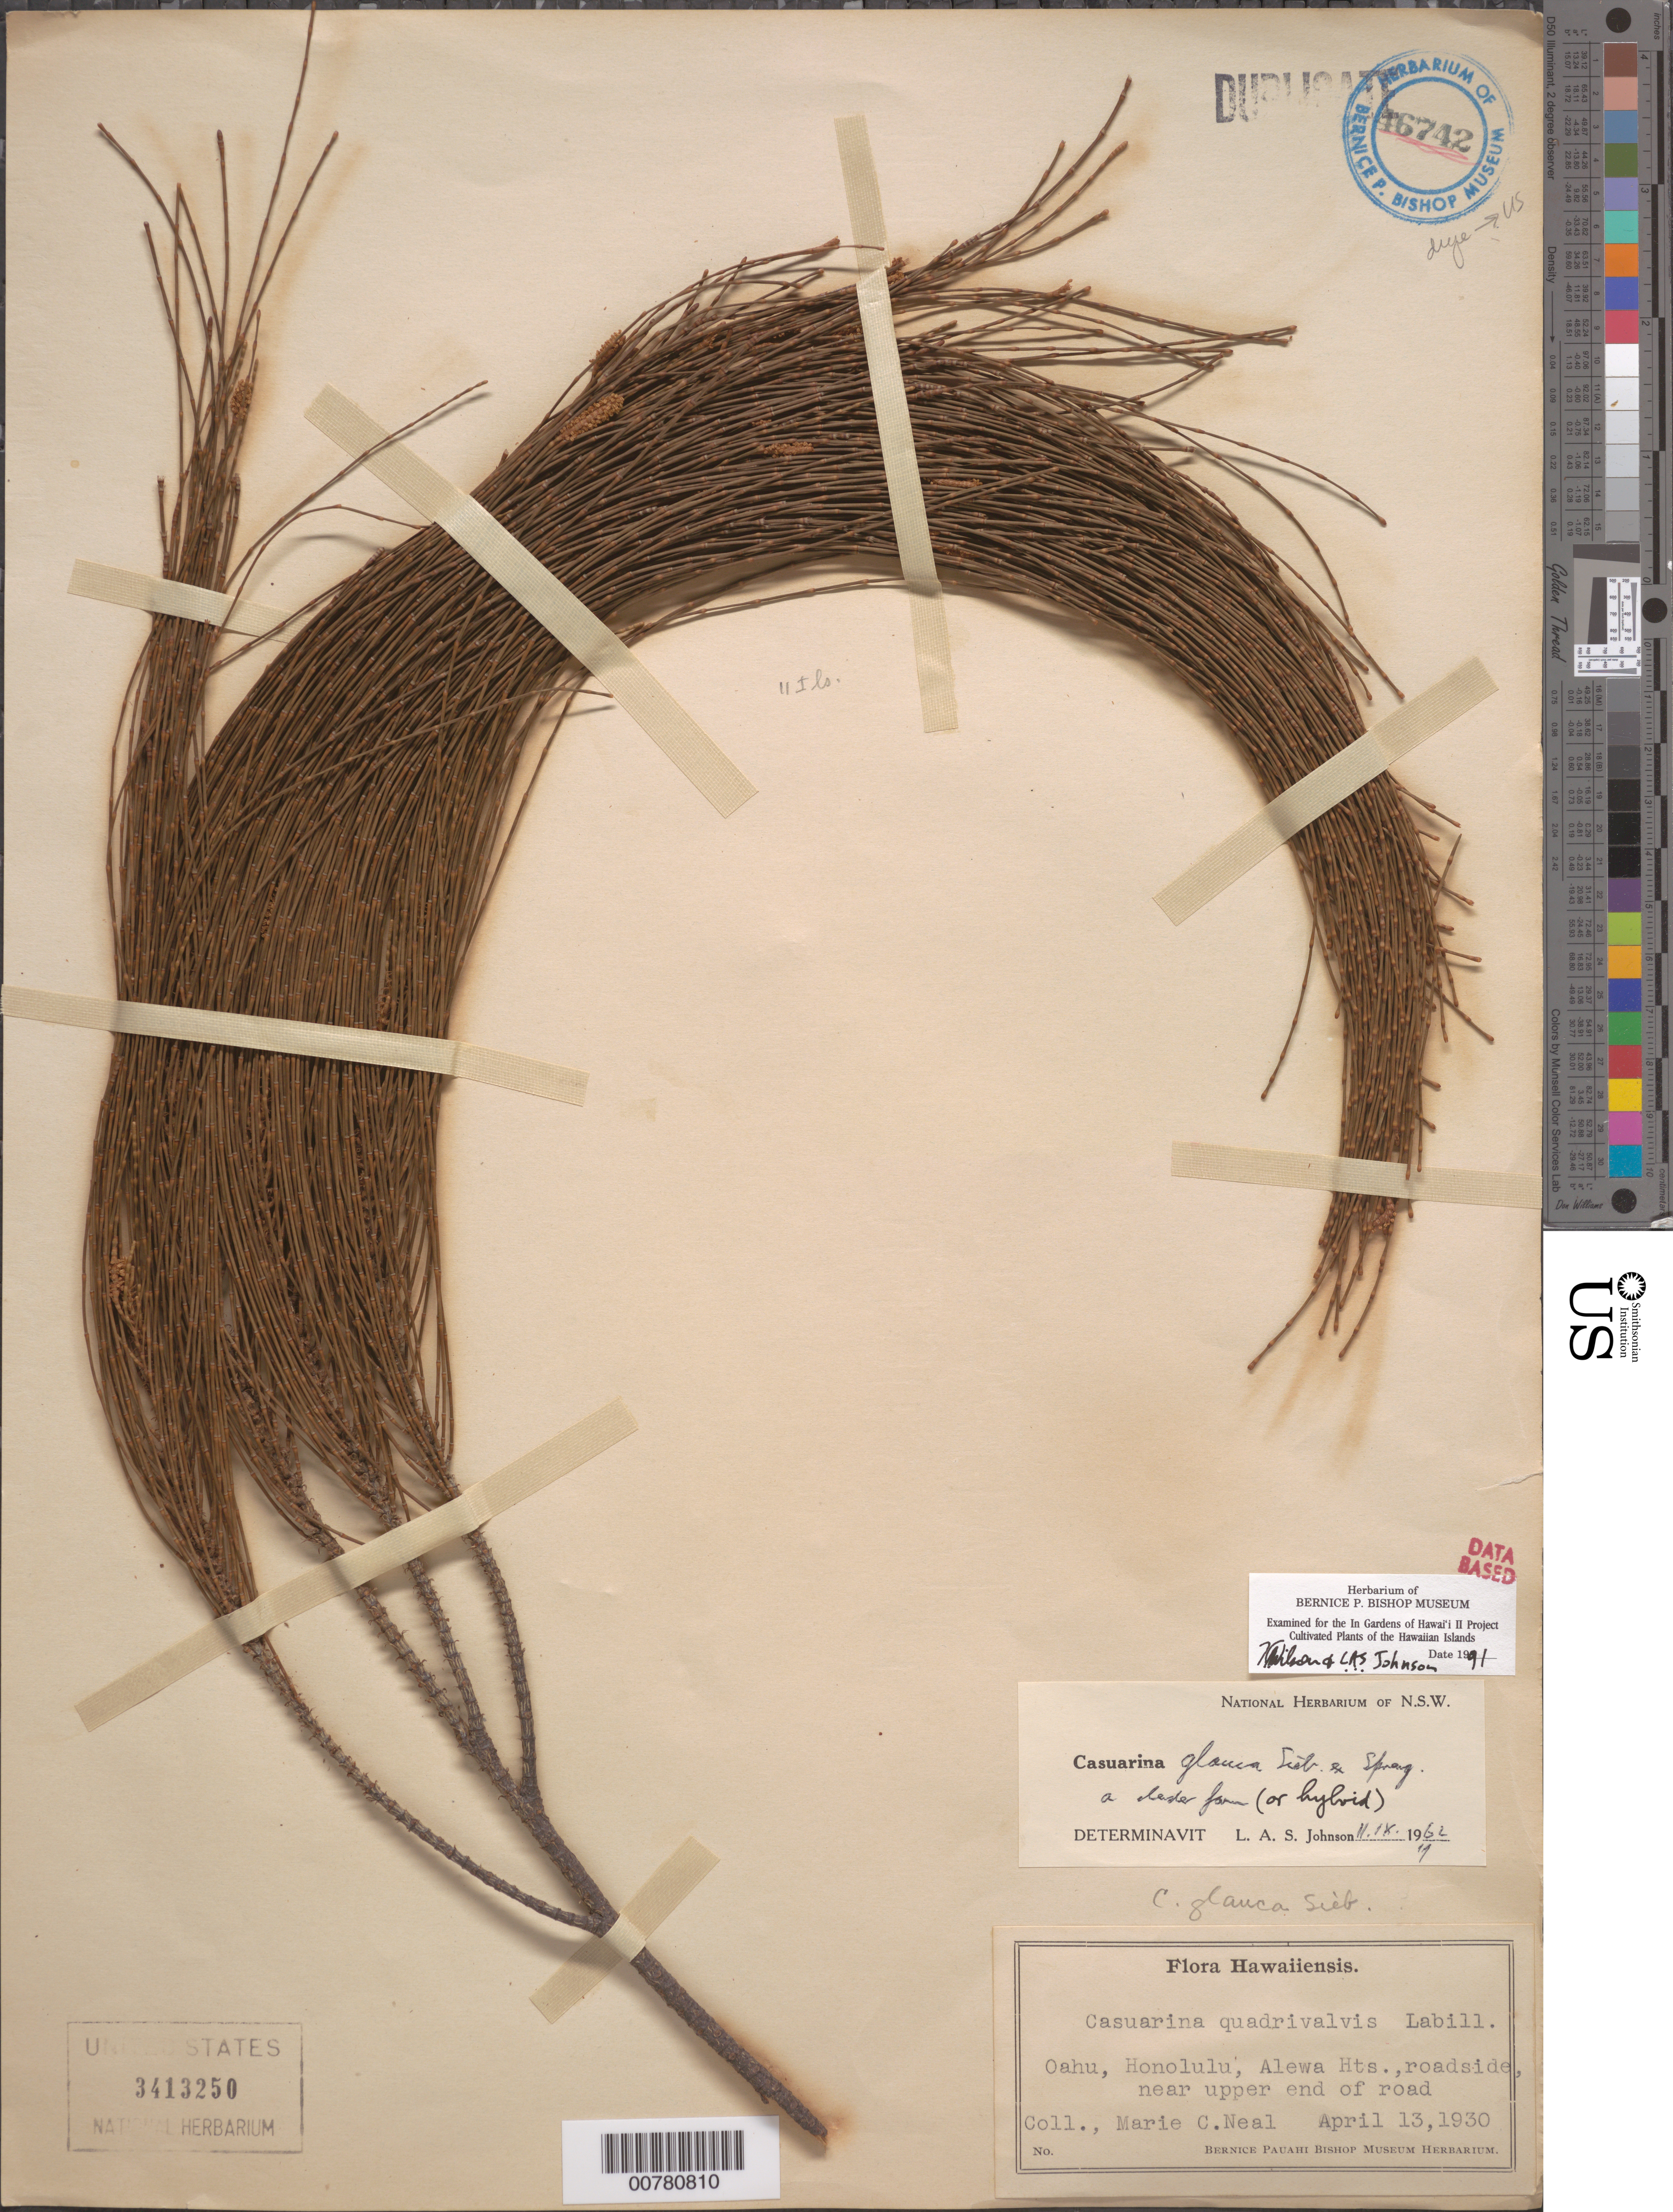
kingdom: Plantae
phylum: Tracheophyta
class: Magnoliopsida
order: Fagales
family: Casuarinaceae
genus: Casuarina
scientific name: Casuarina glauca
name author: Sieber ex Spreng.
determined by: Wilson, K. A.; Johnson, L. A.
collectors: W. Ning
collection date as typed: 13 Apr 1930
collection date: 1930-04-13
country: United States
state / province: Hawaii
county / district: Honolulu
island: Oahu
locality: Honolulu, Alewa Hts., roadside near upper end of road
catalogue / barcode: US 3413250